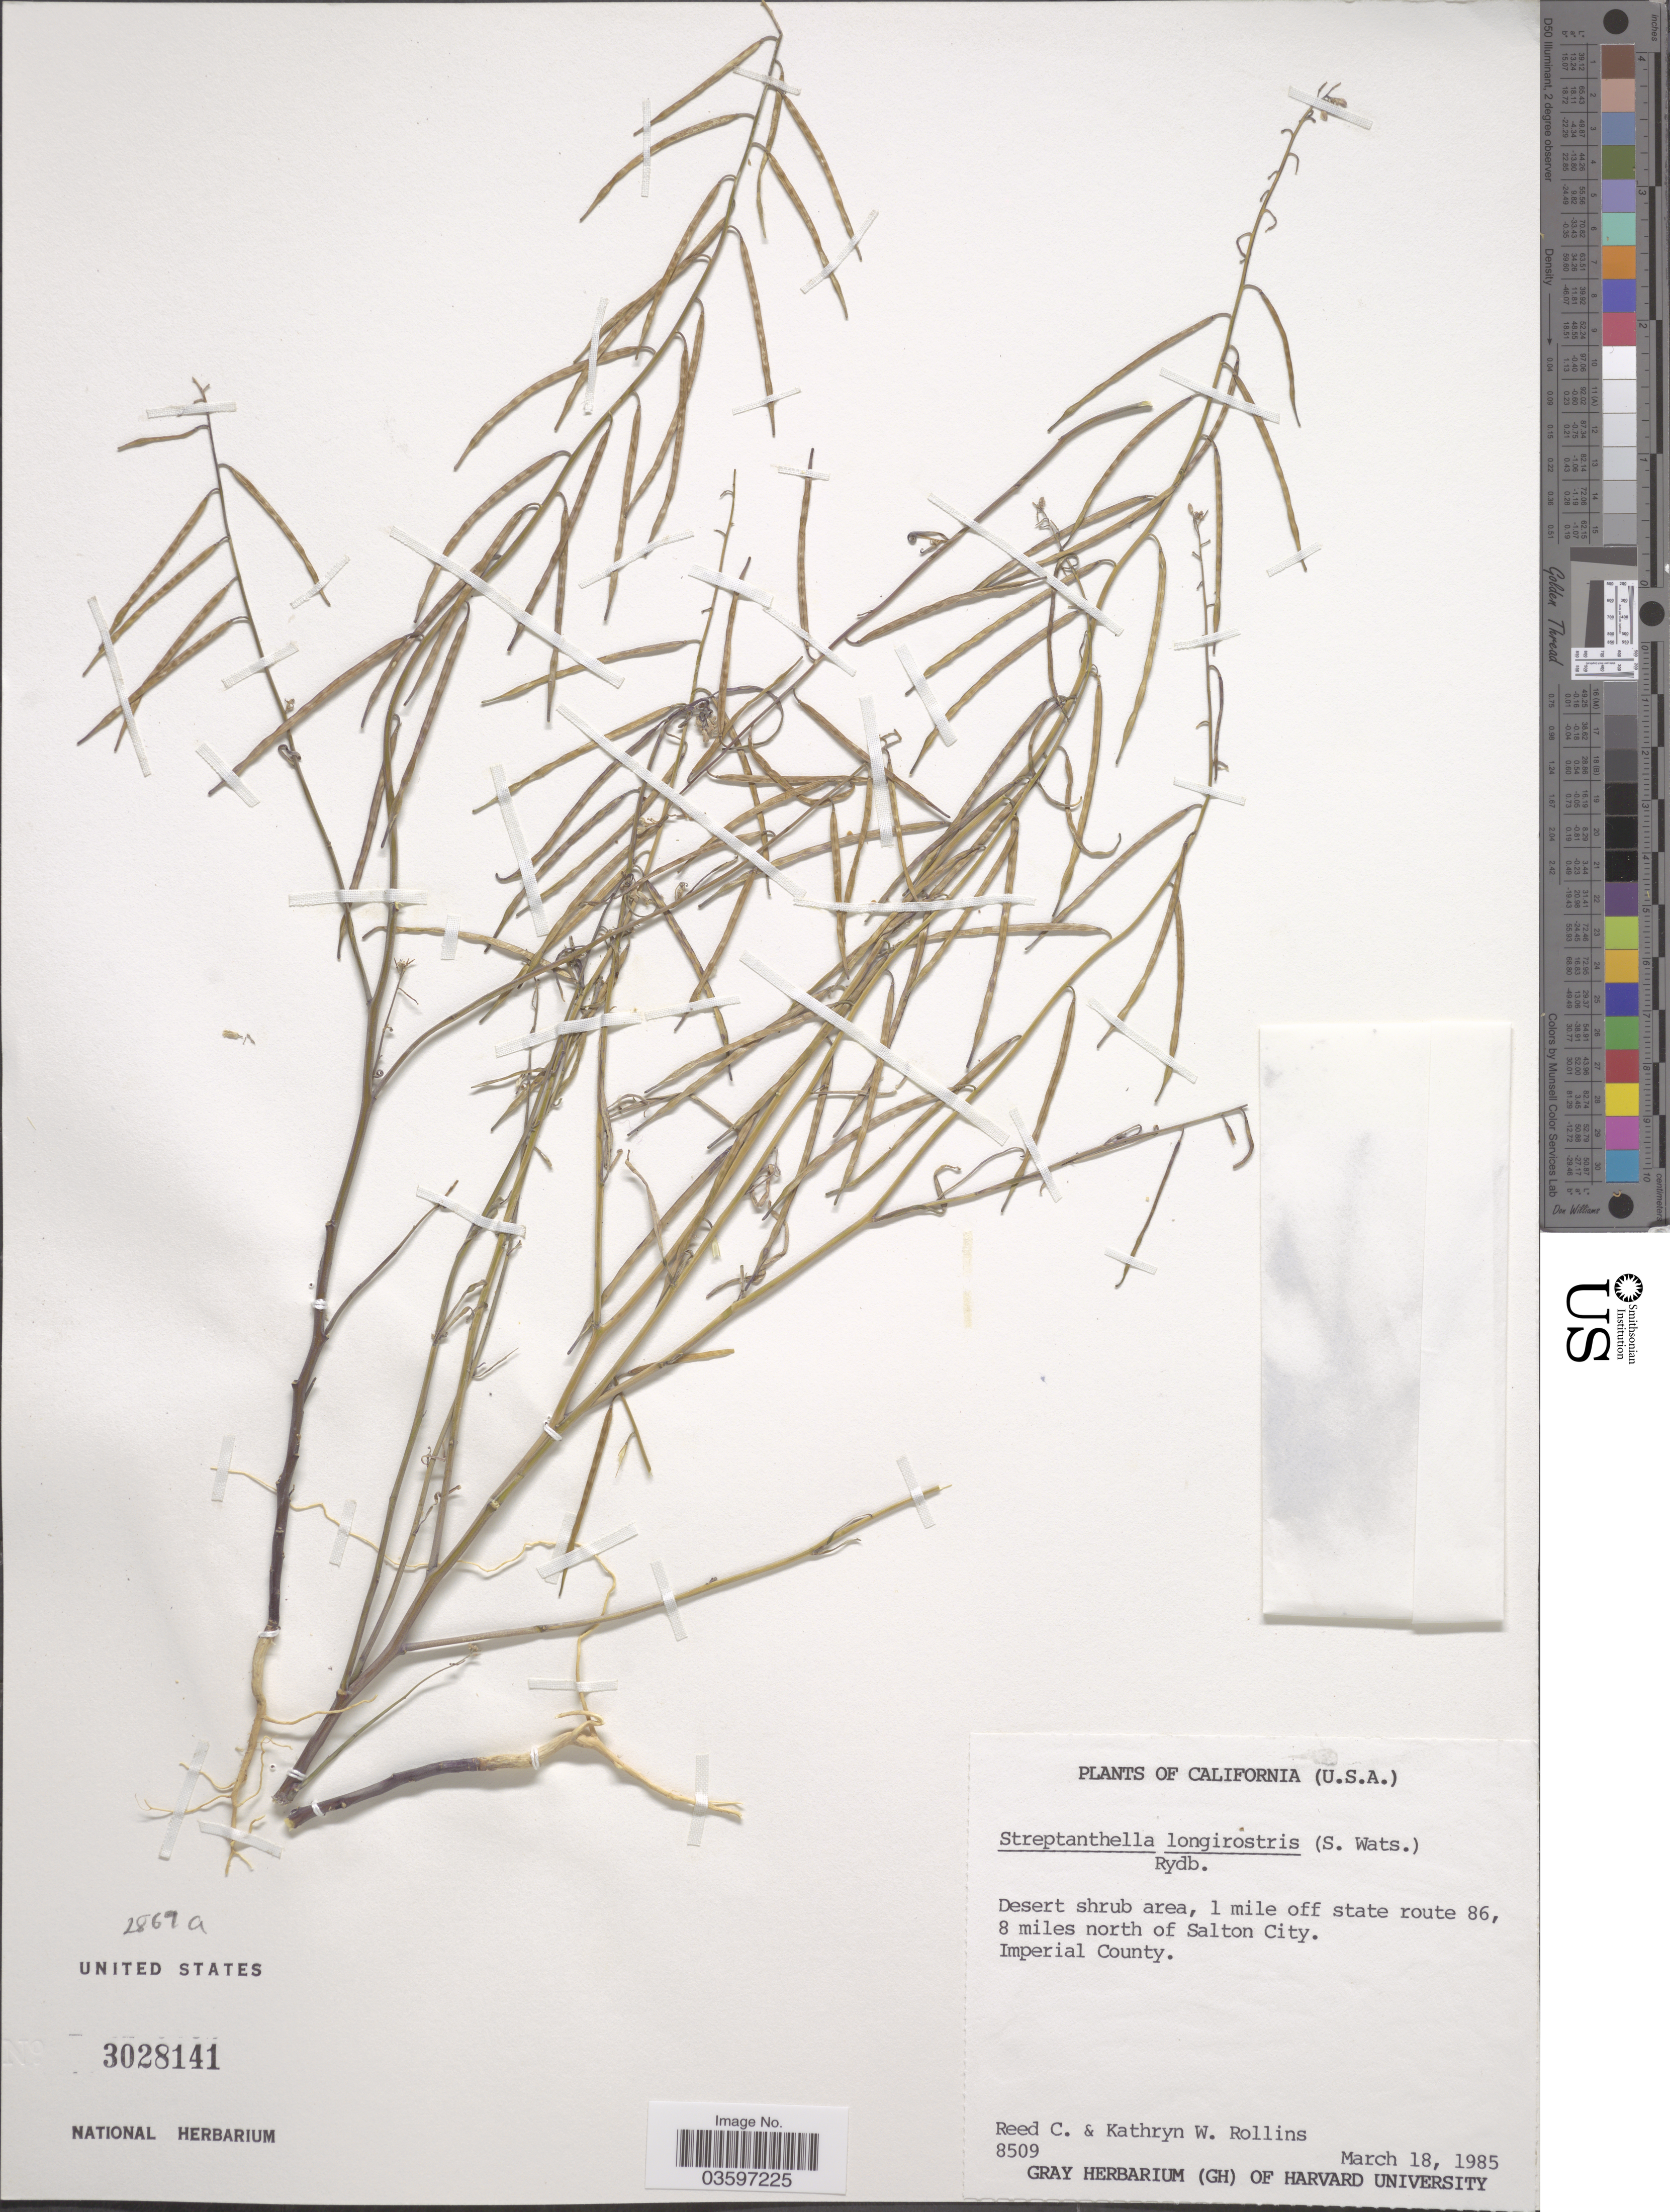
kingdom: Plantae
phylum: Tracheophyta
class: Magnoliopsida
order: Brassicales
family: Brassicaceae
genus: Streptanthella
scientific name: Streptanthella longirostris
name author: (S. Watson) Rydb.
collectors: R. C. Rollins & K. W. Rollins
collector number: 8509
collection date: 1985-03-18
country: United States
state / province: California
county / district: Imperial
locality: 1 mile off state route 86, 8 miles north of Salton City. Imperial County.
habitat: desert shrub area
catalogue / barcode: US 3028141